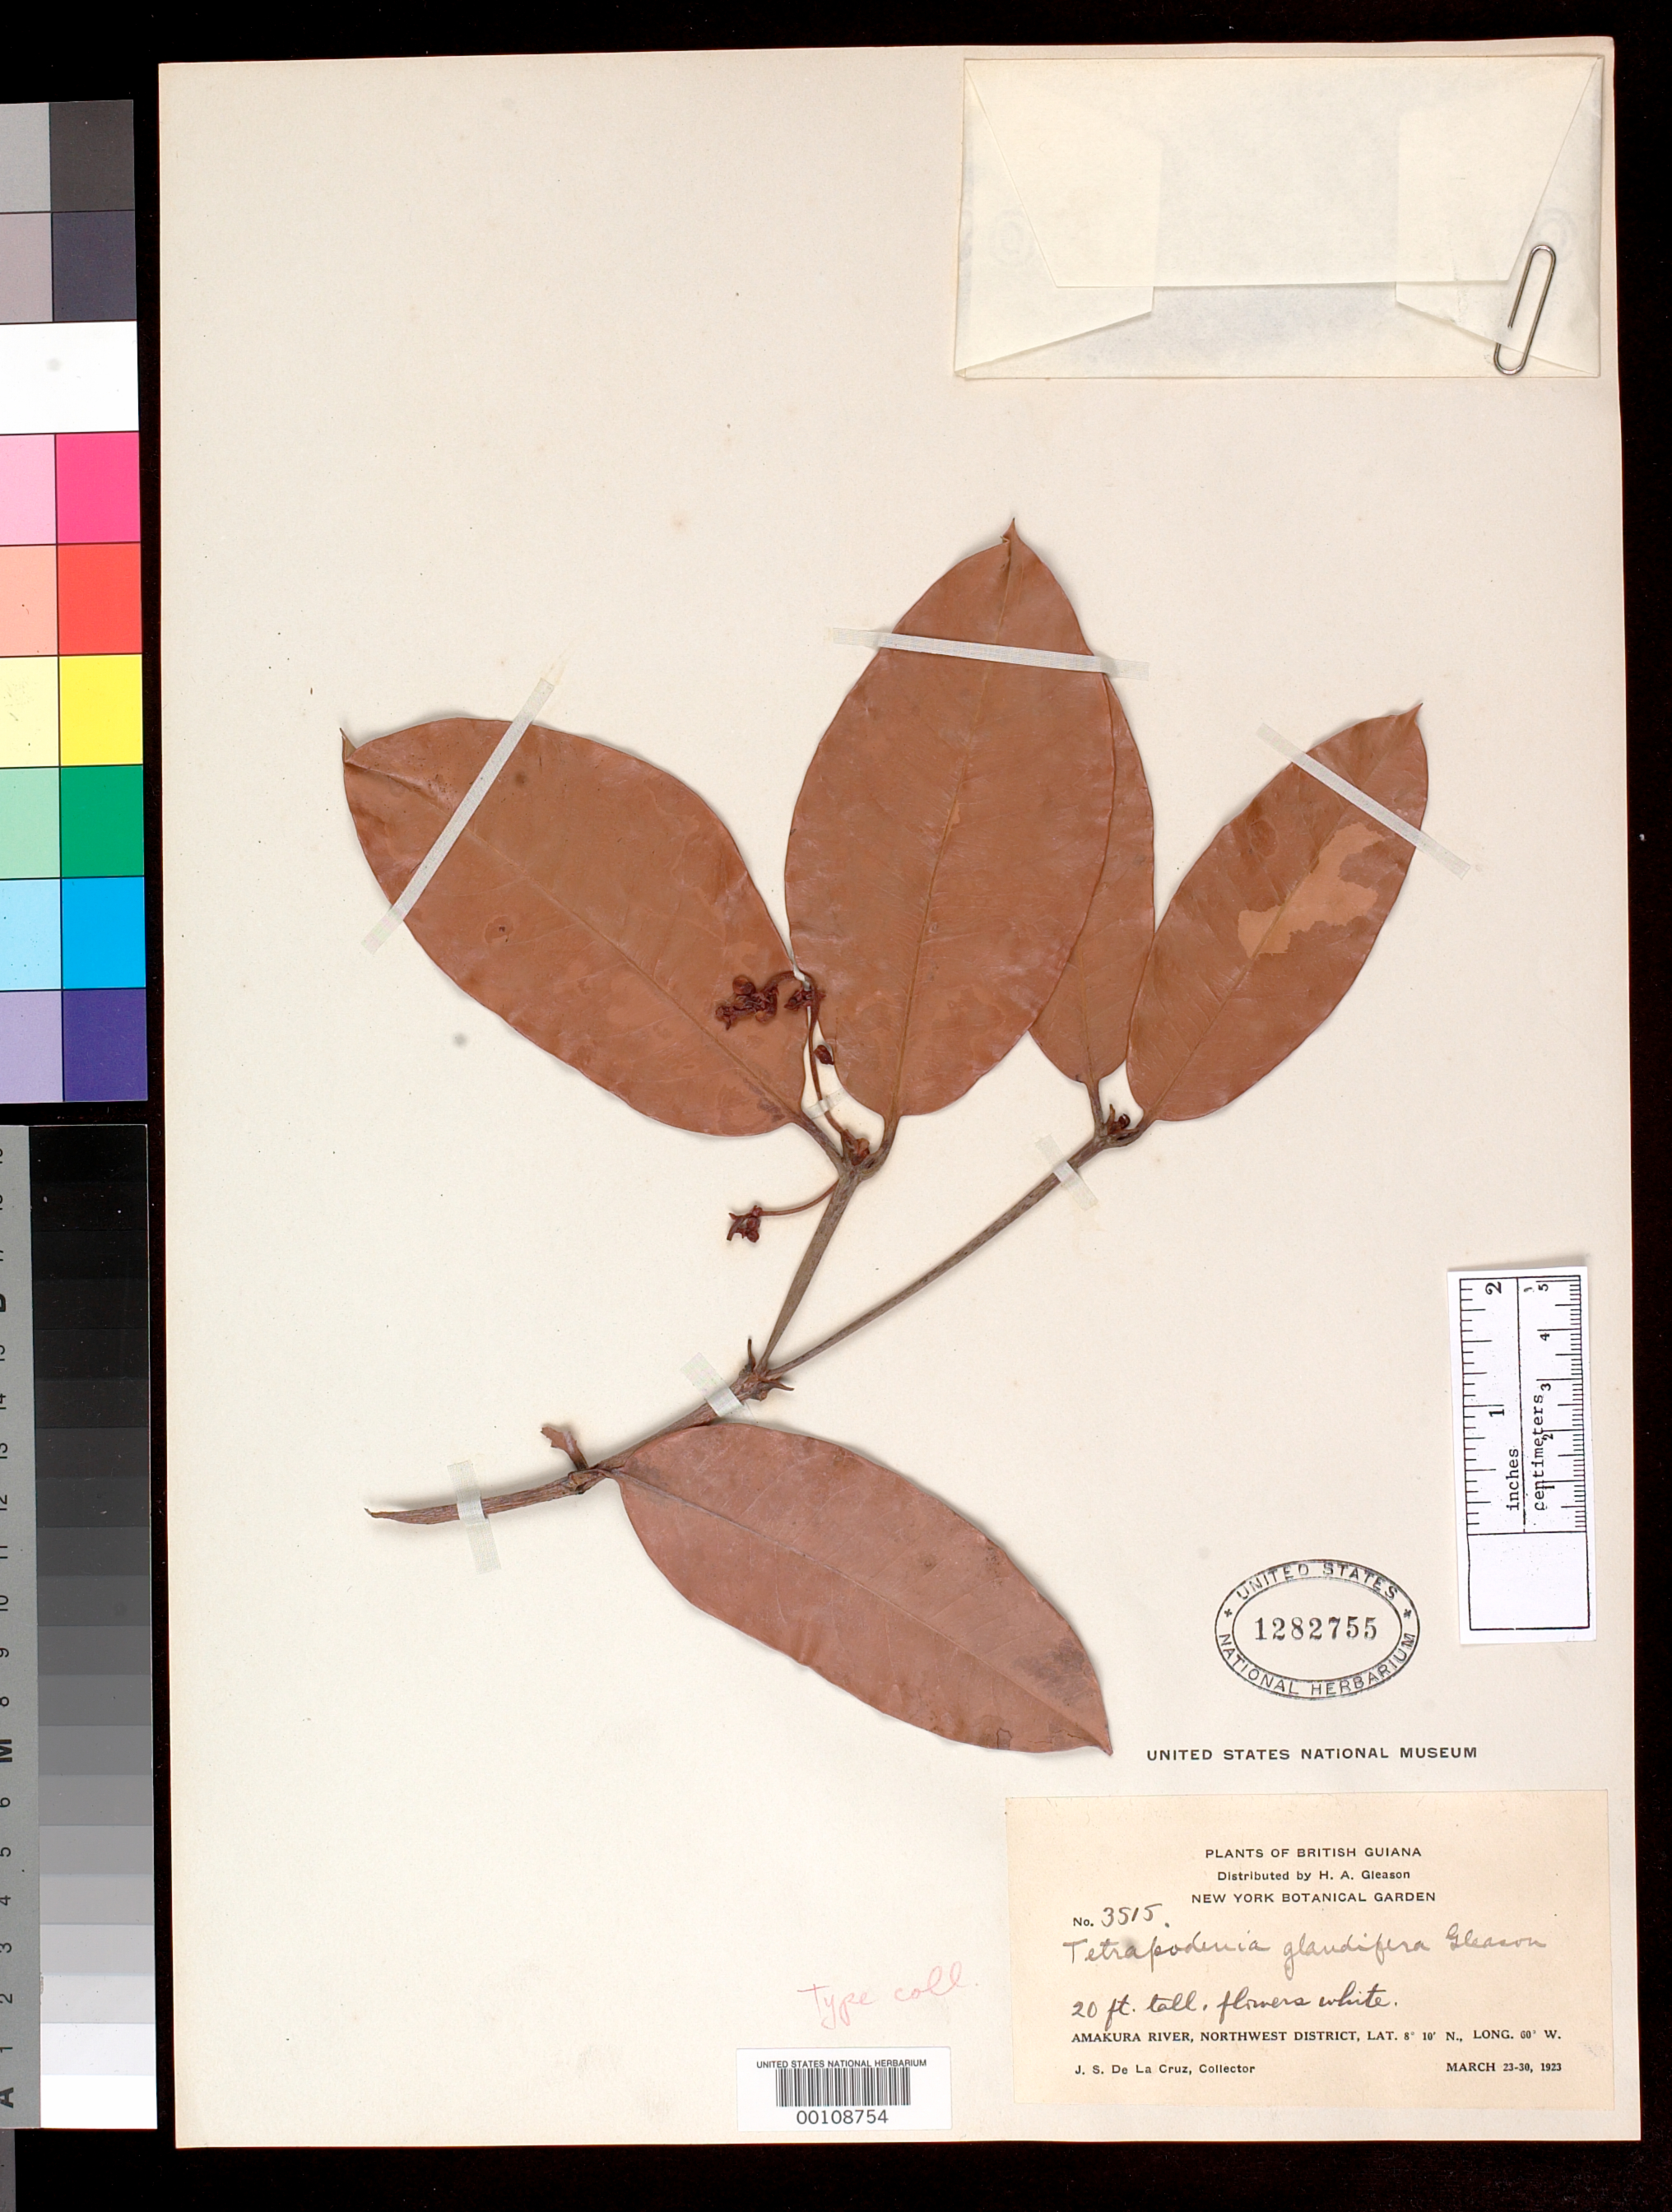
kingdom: Plantae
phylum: Tracheophyta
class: Magnoliopsida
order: Malpighiales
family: Malpighiaceae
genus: Tetrapodenia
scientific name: Tetrapodenia glandifera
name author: Gleason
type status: Isotype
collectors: J. S. de la Cruz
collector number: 3515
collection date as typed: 23 Mar 1923 to 30 Mar 1923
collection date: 1923-03-23/1923-03-30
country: Guyana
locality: Amakura River. North West Dist.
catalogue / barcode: US 1282755